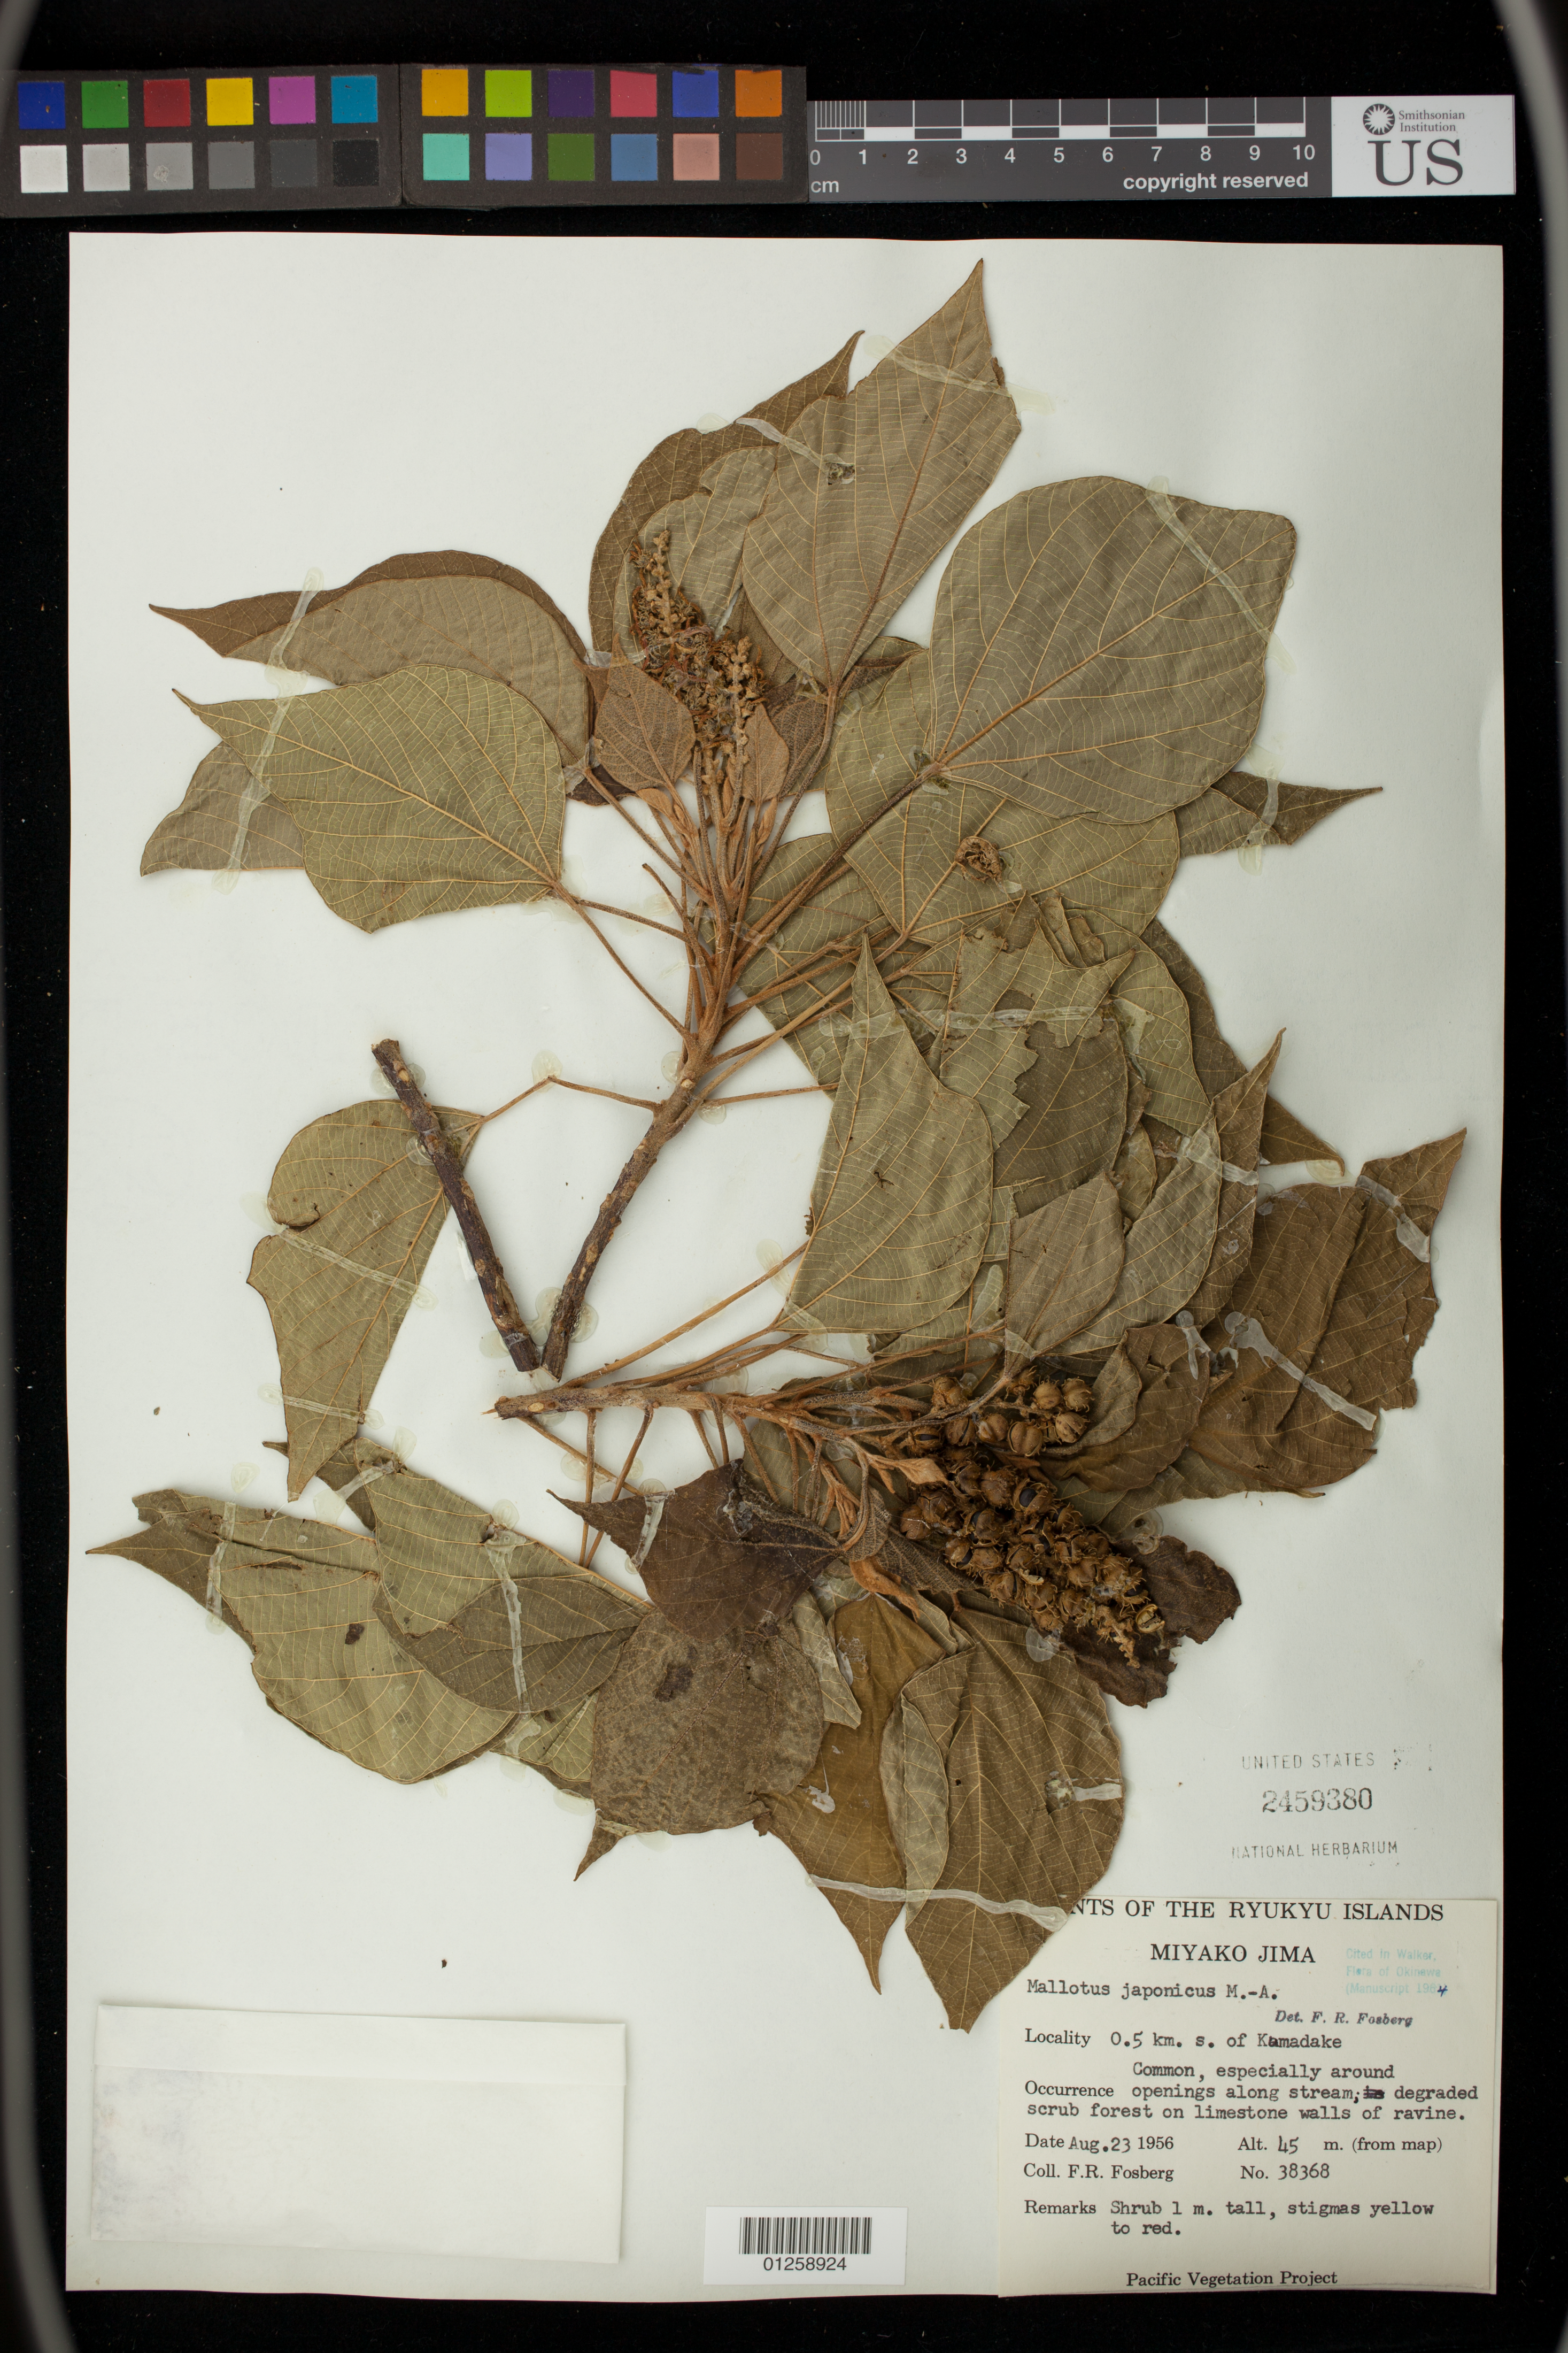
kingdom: Plantae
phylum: Tracheophyta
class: Magnoliopsida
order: Malpighiales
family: Euphorbiaceae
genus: Mallotus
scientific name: Mallotus japonicus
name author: (Spreng.) Müll. Arg.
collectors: F. R. Fosberg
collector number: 38368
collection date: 1956-08-23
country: Japan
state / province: Okinawa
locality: Miyako Jima, 0.5 km. s. of Kumadake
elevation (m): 45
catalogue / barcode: US 2459380